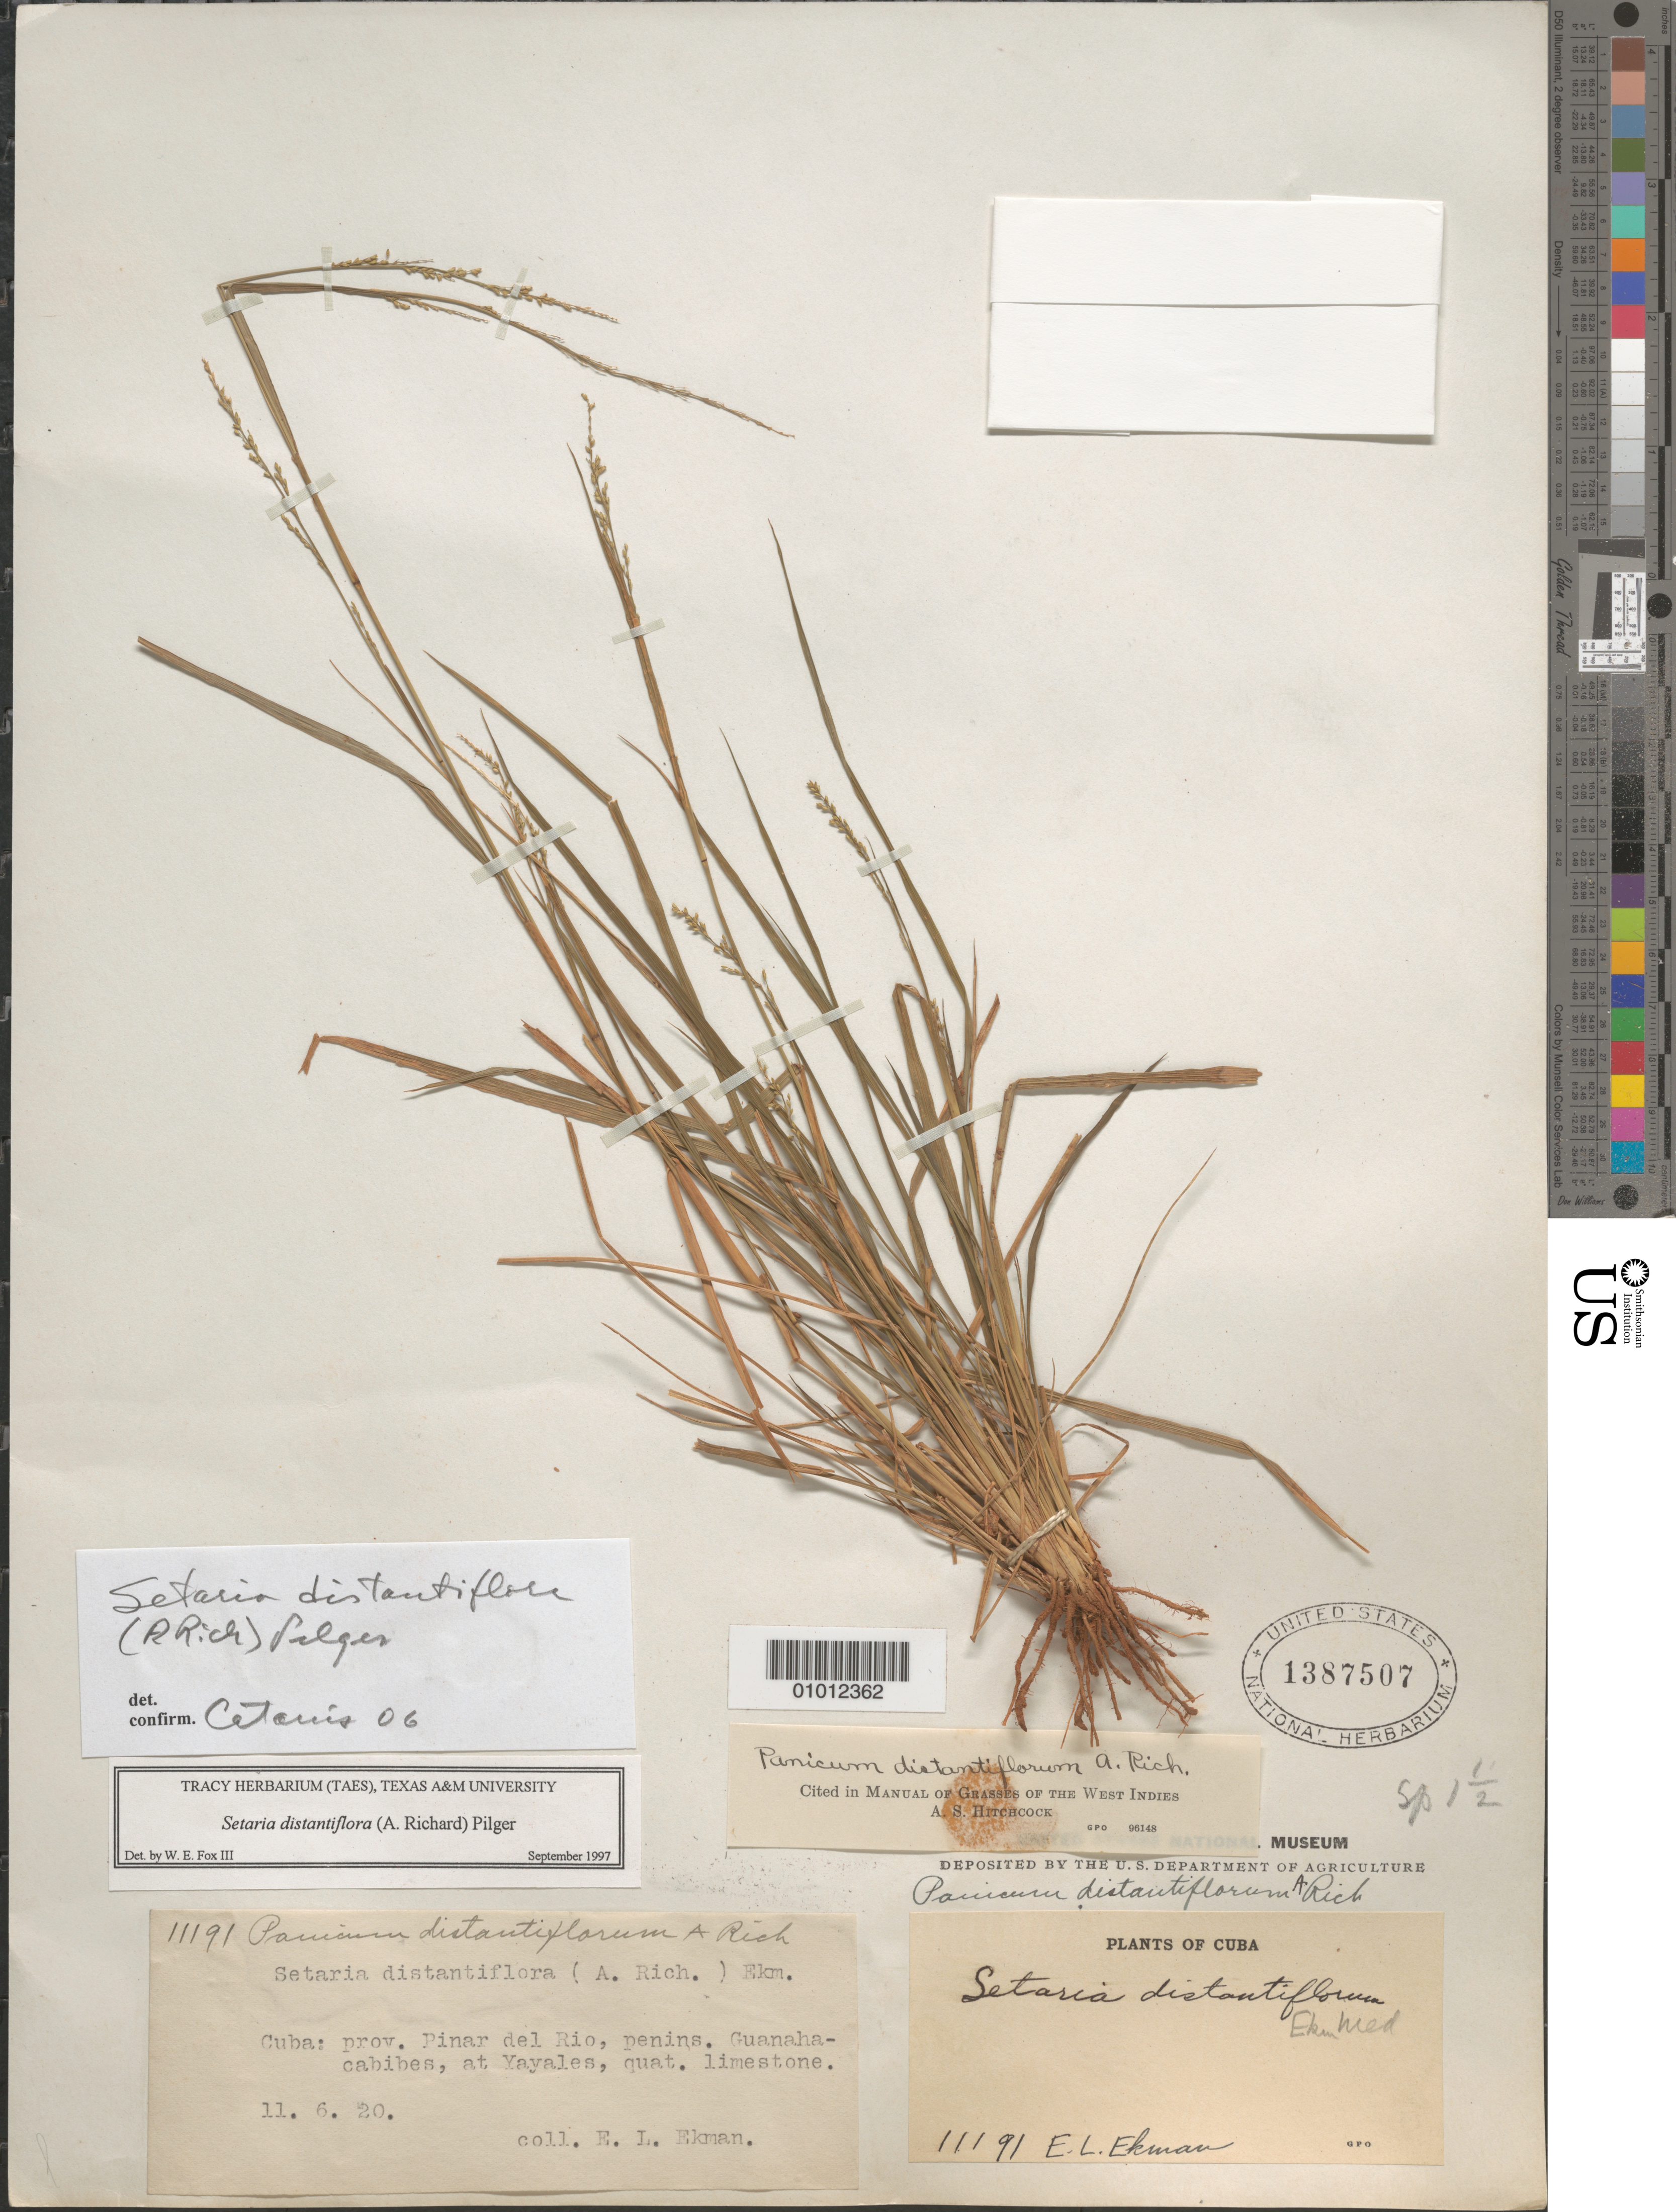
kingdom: Plantae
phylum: Tracheophyta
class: Liliopsida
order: Poales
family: Poaceae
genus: Setaria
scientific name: Setaria distantiflora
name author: (A. Rich.) Pilg.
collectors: E. L. Ekman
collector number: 11191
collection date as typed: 11 Jun 1920 or 06 Nov 1920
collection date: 1920-06-11 or 1920-11-06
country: Cuba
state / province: Pinar del Rio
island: Cuba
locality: Penins Guanahacabibes, at Yalales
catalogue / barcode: US 1387507